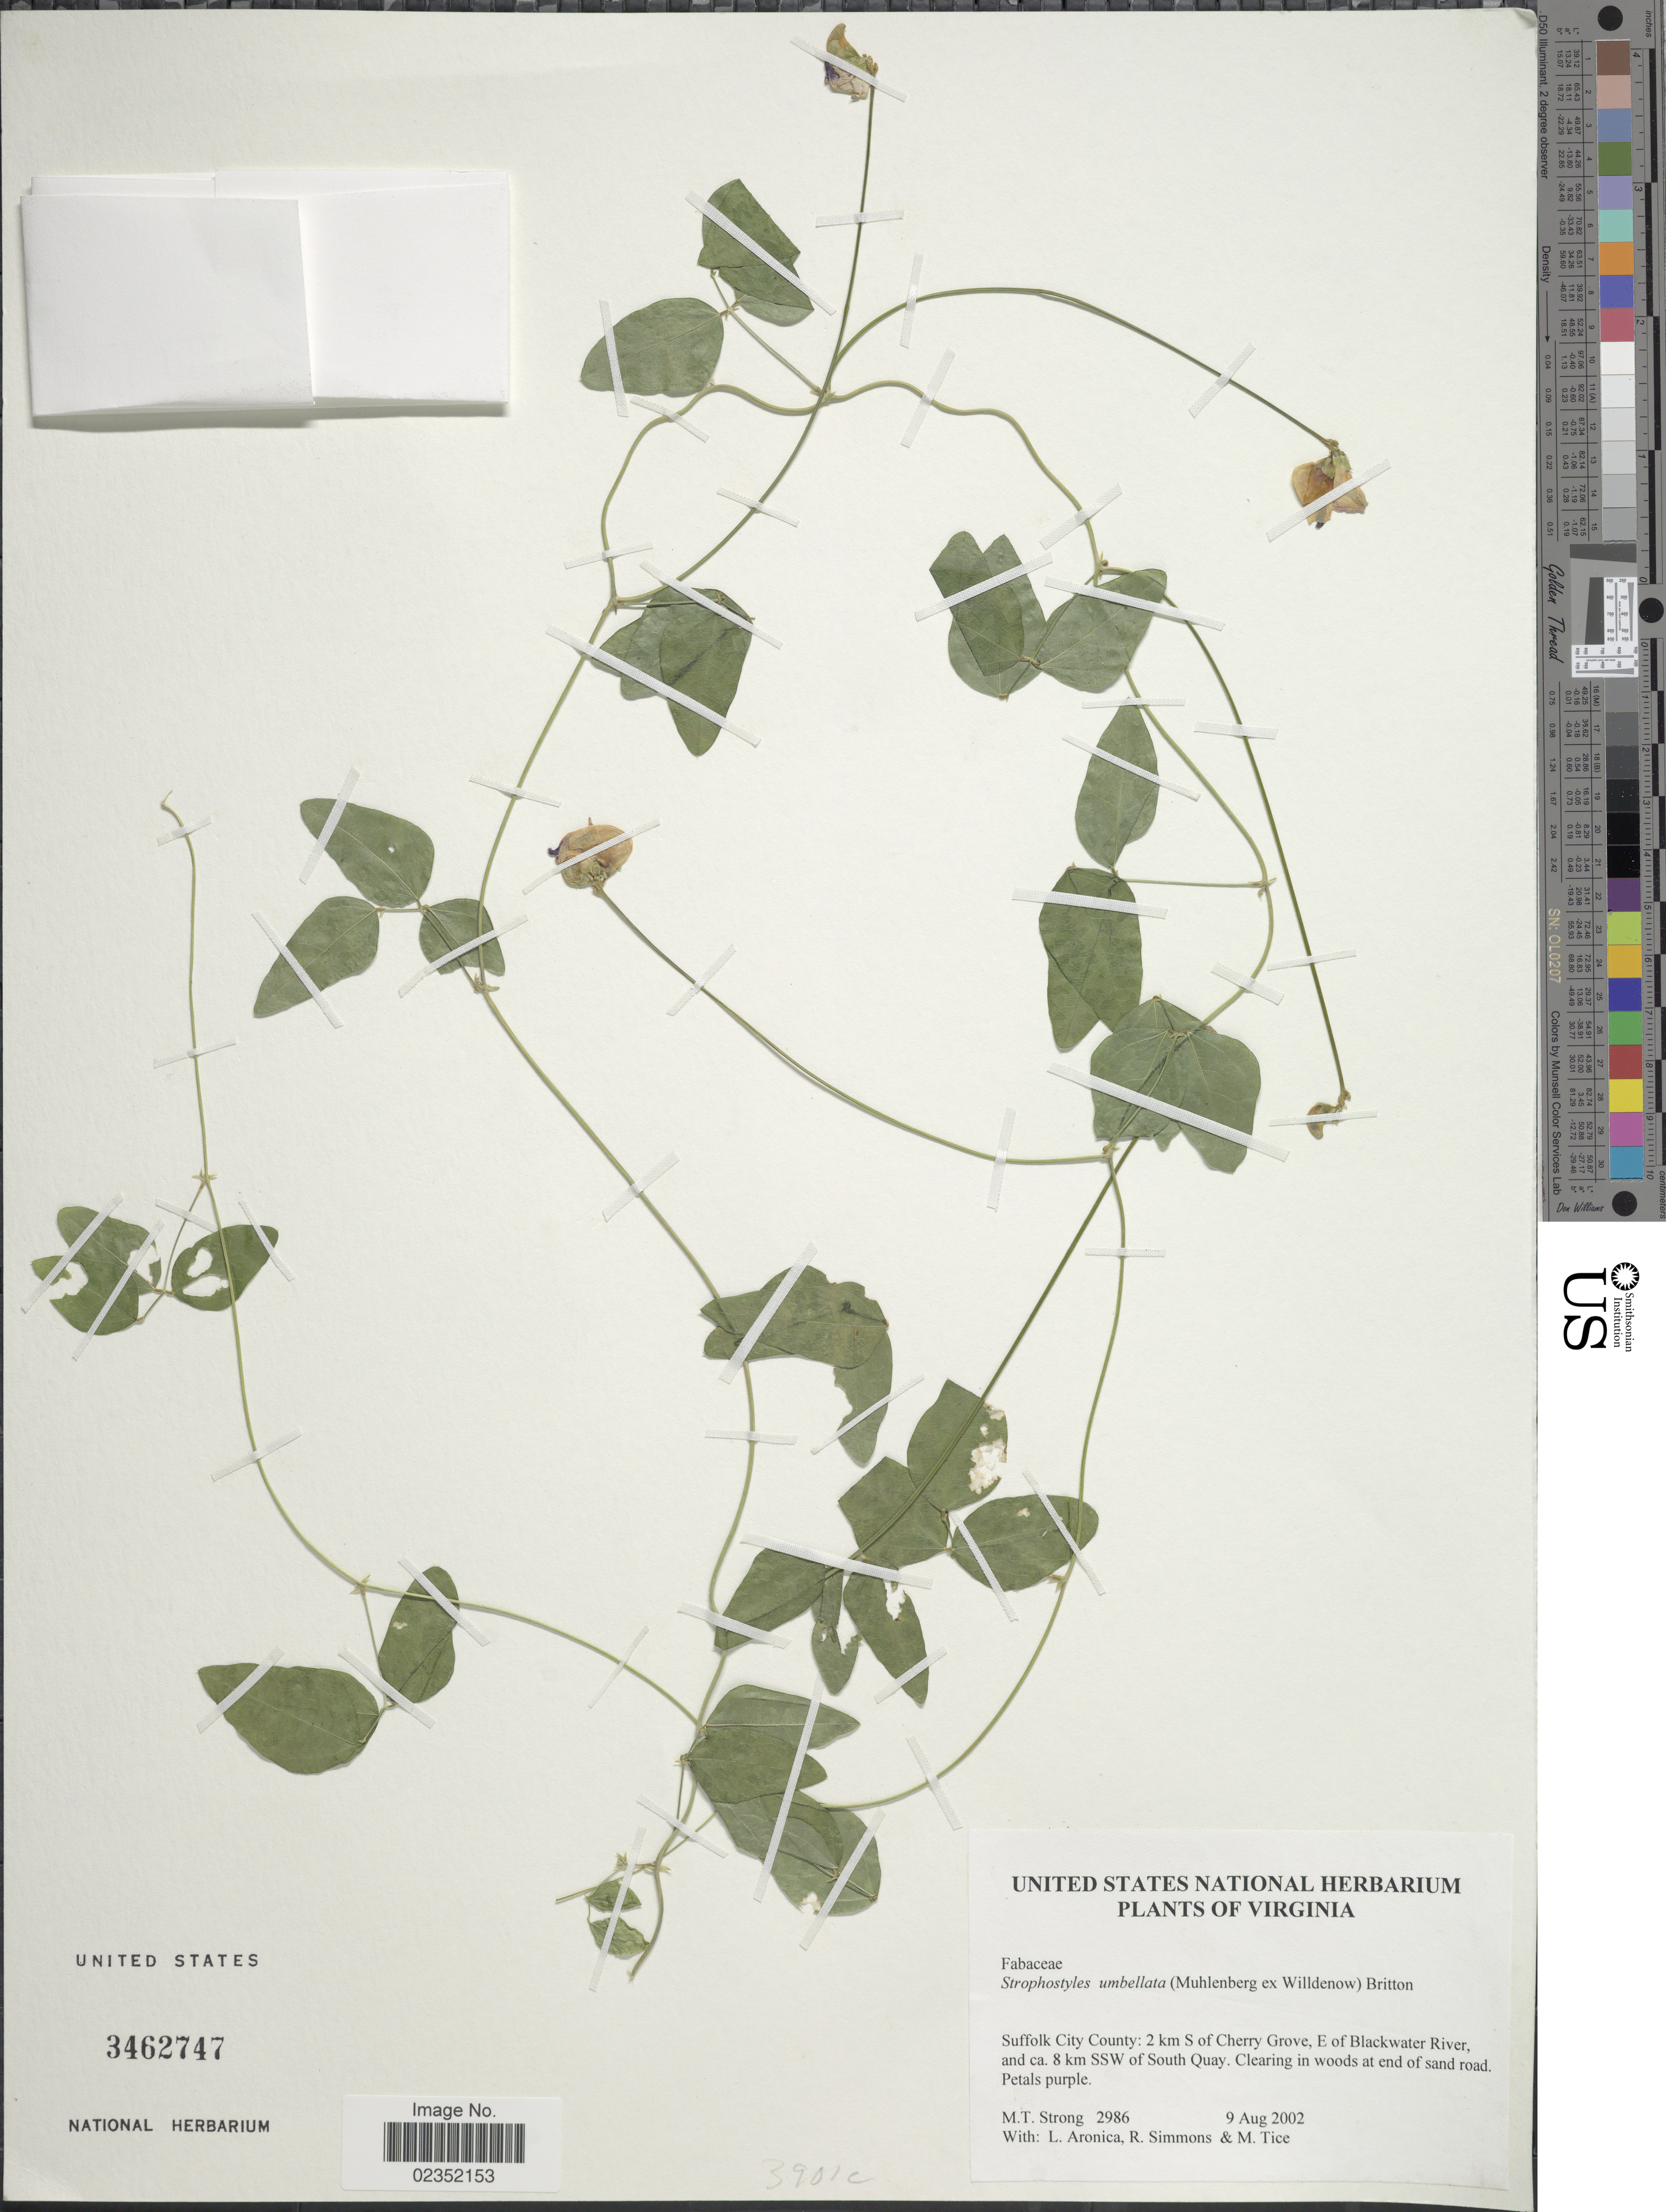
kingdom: Plantae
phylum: Tracheophyta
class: Magnoliopsida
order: Fabales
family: Fabaceae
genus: Strophostyles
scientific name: Strophostyles umbellata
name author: (Muhl. ex Willd.) Britton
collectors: M. T. Strong, L. Aronica, R. Simmons & M. Tice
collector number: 2986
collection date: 2002-08-09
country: United States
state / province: Virginia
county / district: City of Suffolk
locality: Suffolk City County: 2 km S of Cherry Grove, E of Blackwater River, and ca. 8 km SSW of South Quay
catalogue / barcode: US 3462747